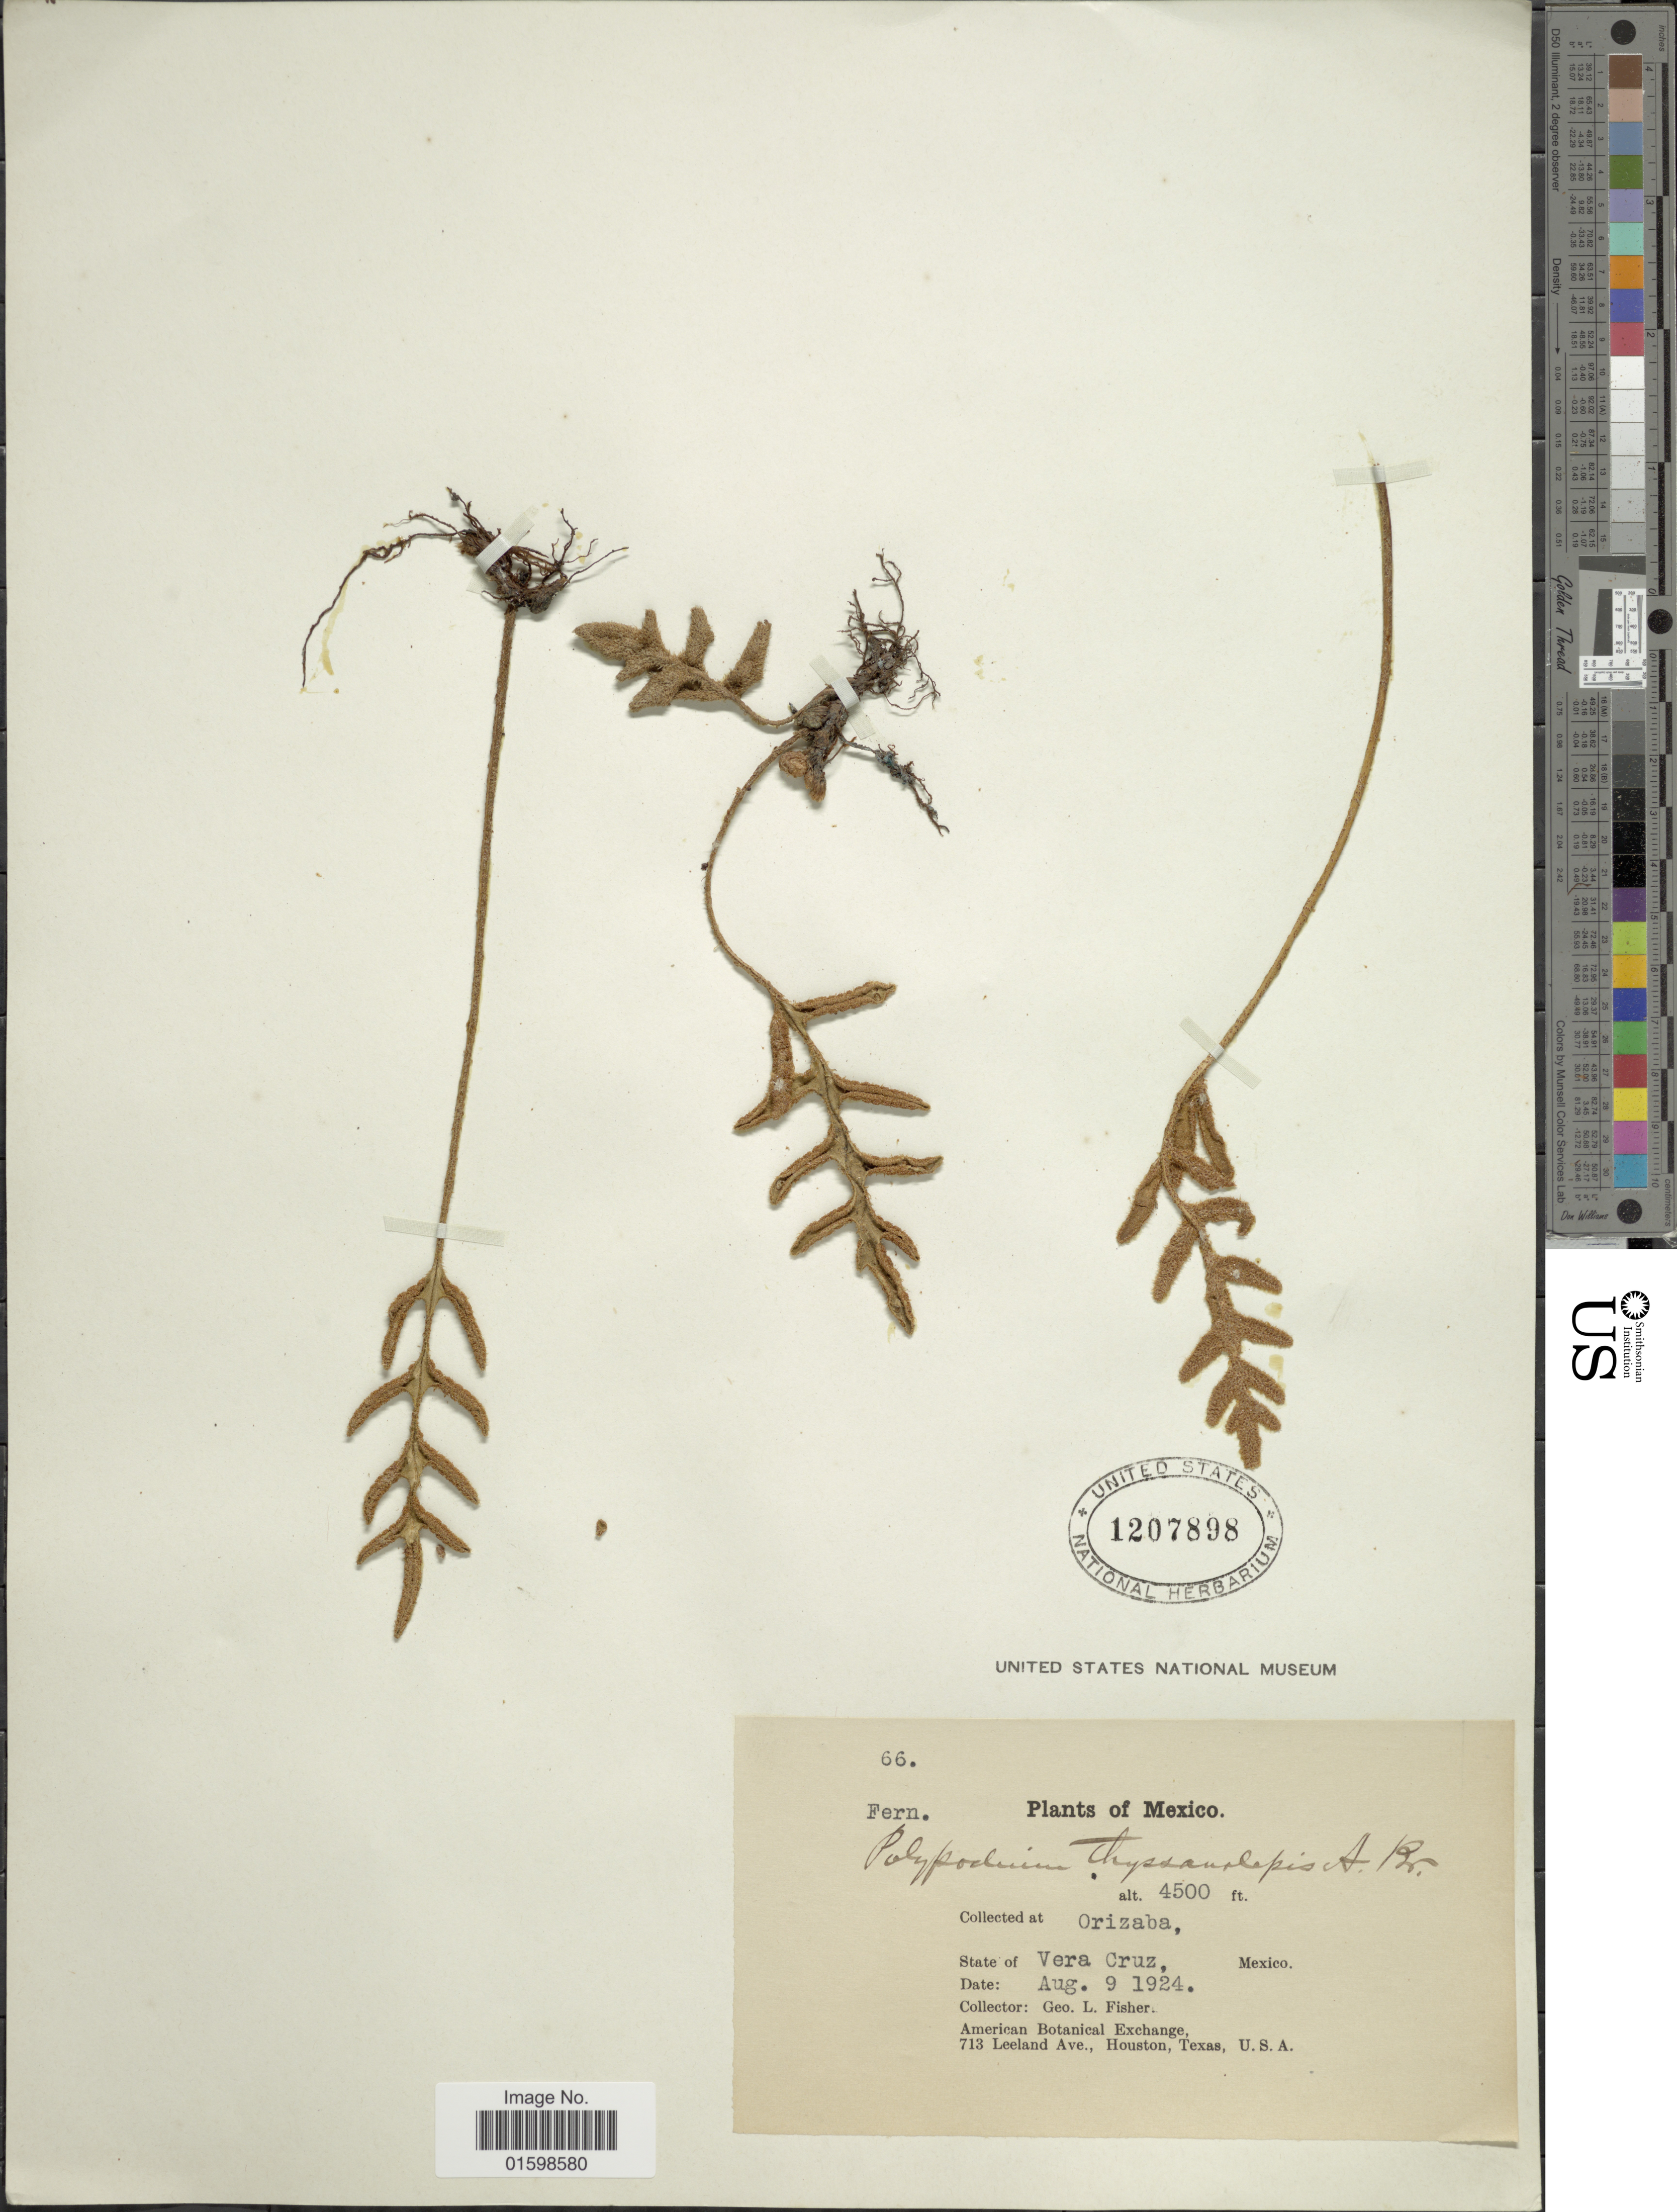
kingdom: Plantae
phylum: Tracheophyta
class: Polypodiopsida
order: Polypodiales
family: Polypodiaceae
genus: Pleopeltis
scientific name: Pleopeltis thyssanolepis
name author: (A. Braun ex Klotzsch) E.G. Andrews & Windham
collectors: G. L. Fisher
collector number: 66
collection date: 1924-08-09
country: Mexico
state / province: Veracruz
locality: State of Vera Cruz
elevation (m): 1372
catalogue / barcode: US 1207898